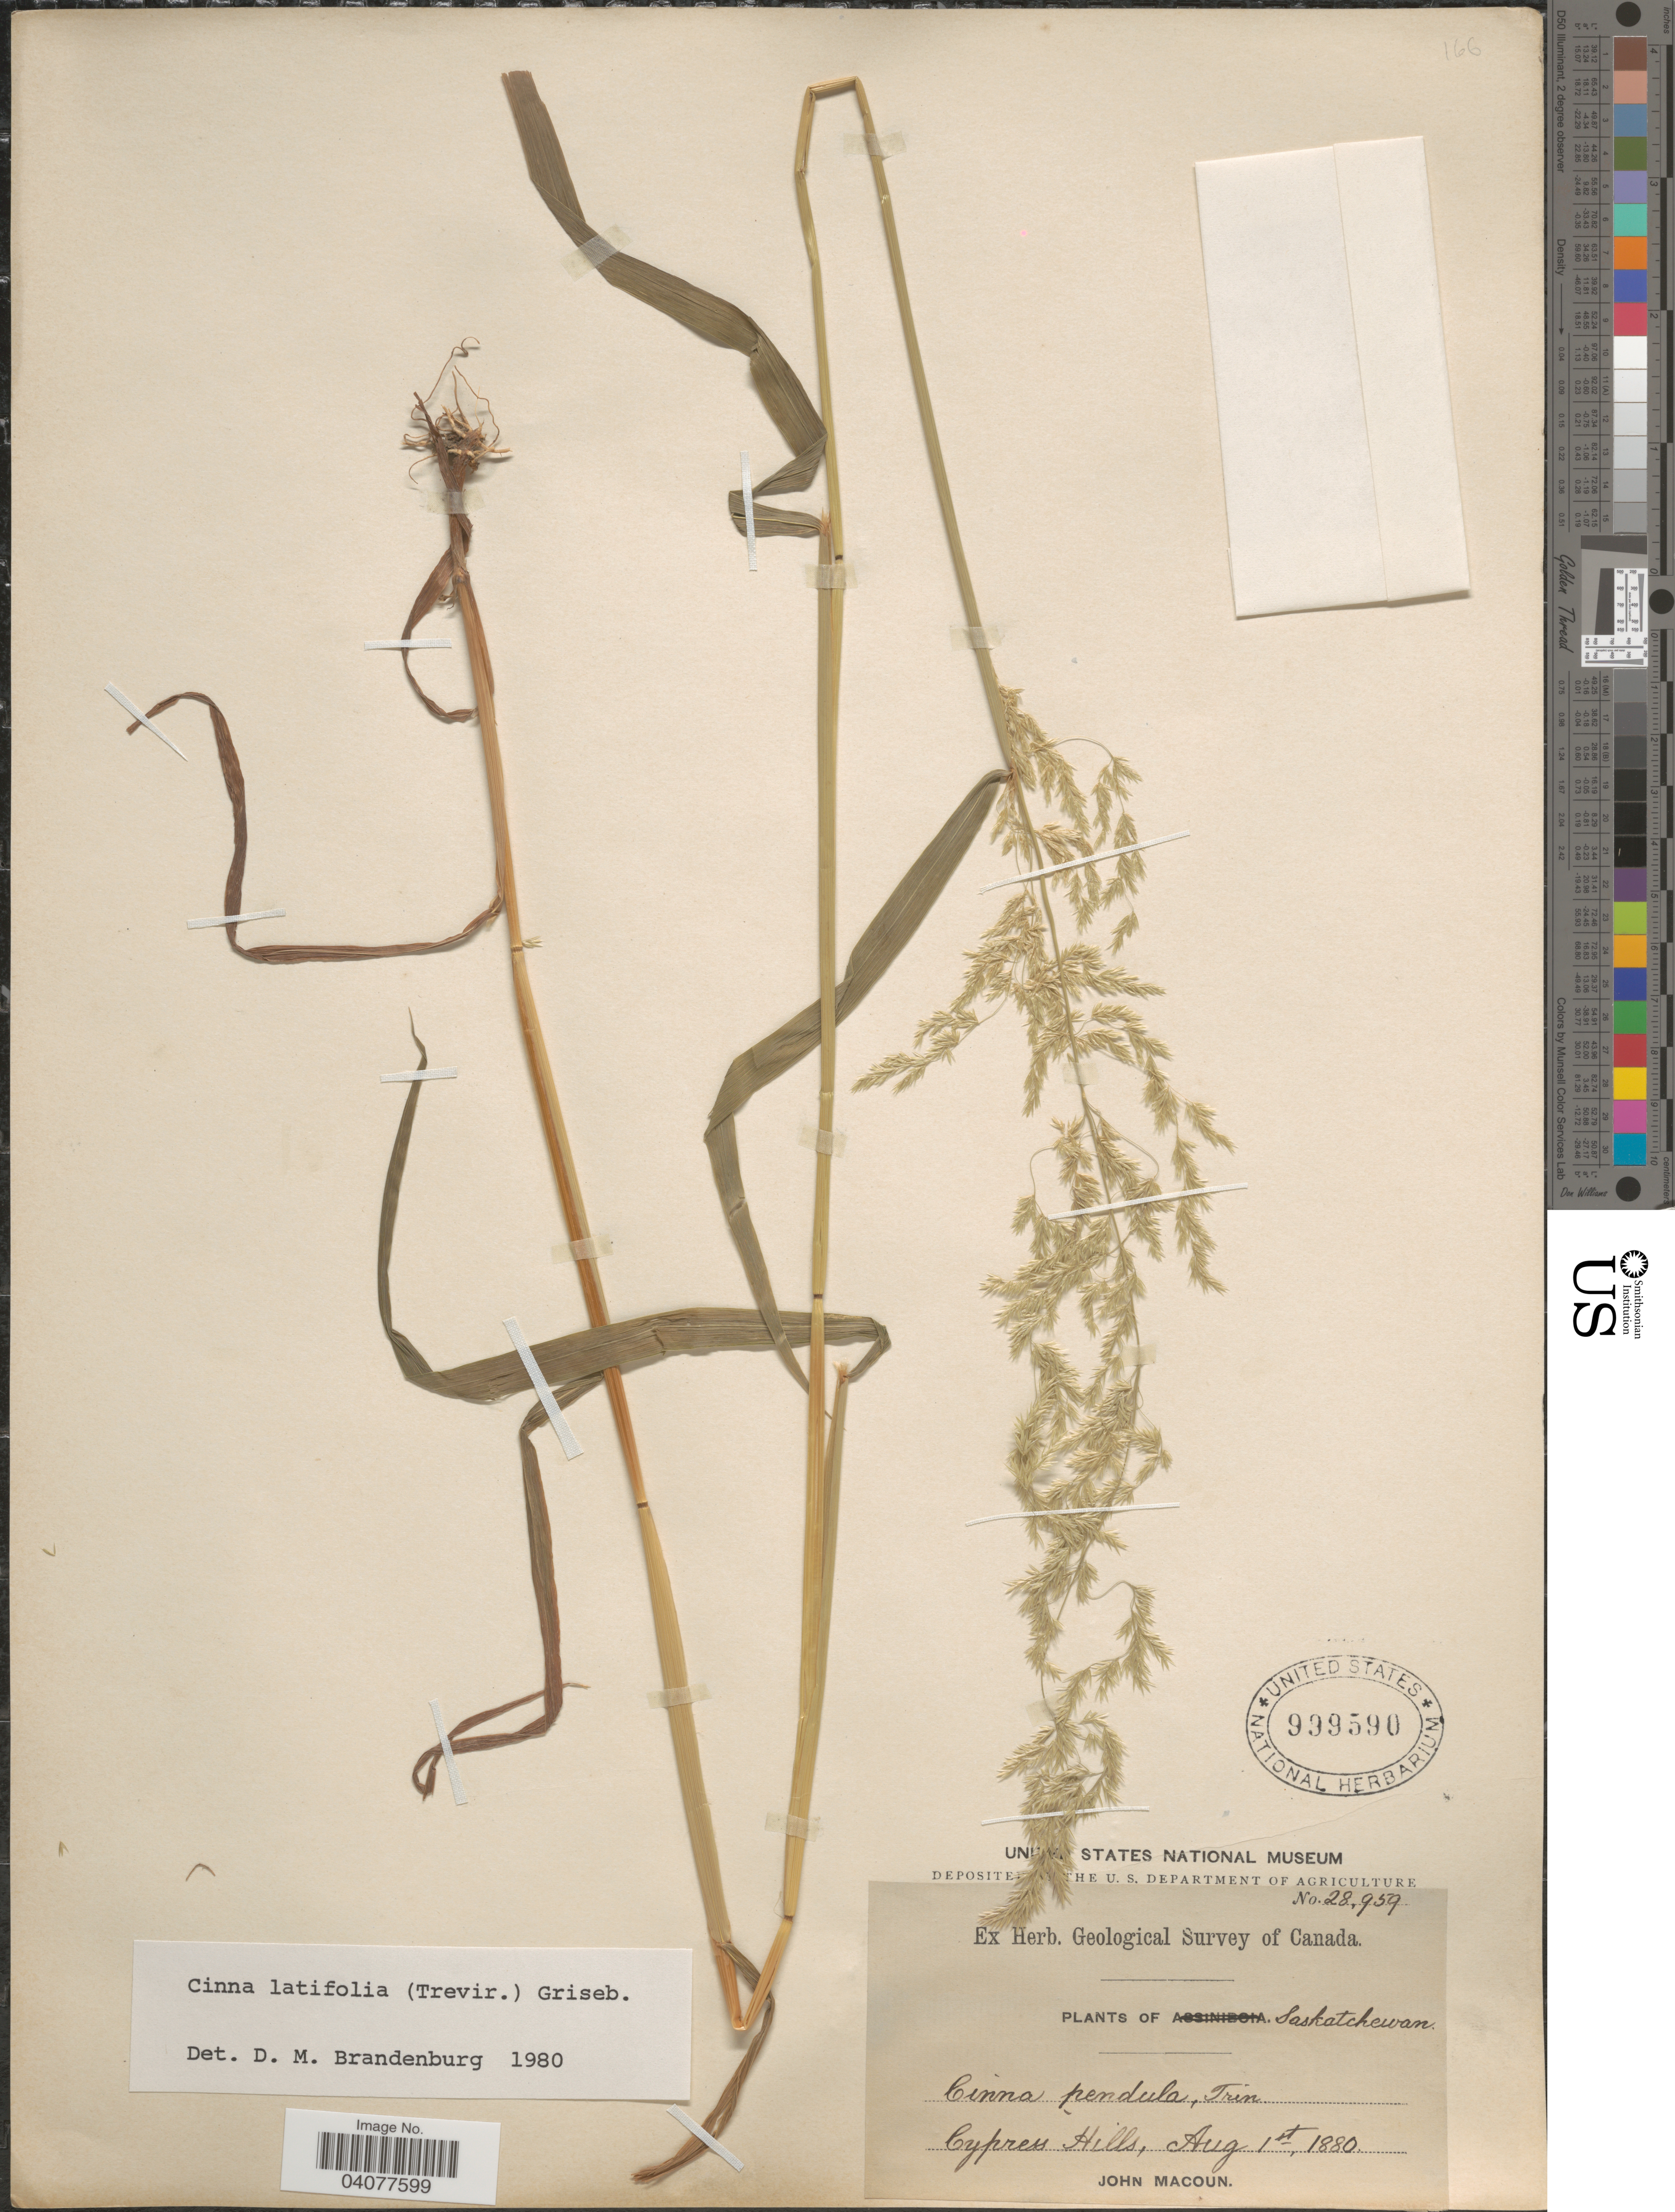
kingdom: Plantae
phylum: Tracheophyta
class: Liliopsida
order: Poales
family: Poaceae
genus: Cinna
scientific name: Cinna latifolia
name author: (Trevir. ex Goeppert) Griseb.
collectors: J. Macoun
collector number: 28959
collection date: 1880-08-01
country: Canada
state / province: Saskatchewan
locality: Herb. Geological Survey of Canada. Cypress Hills.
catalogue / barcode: US 999590